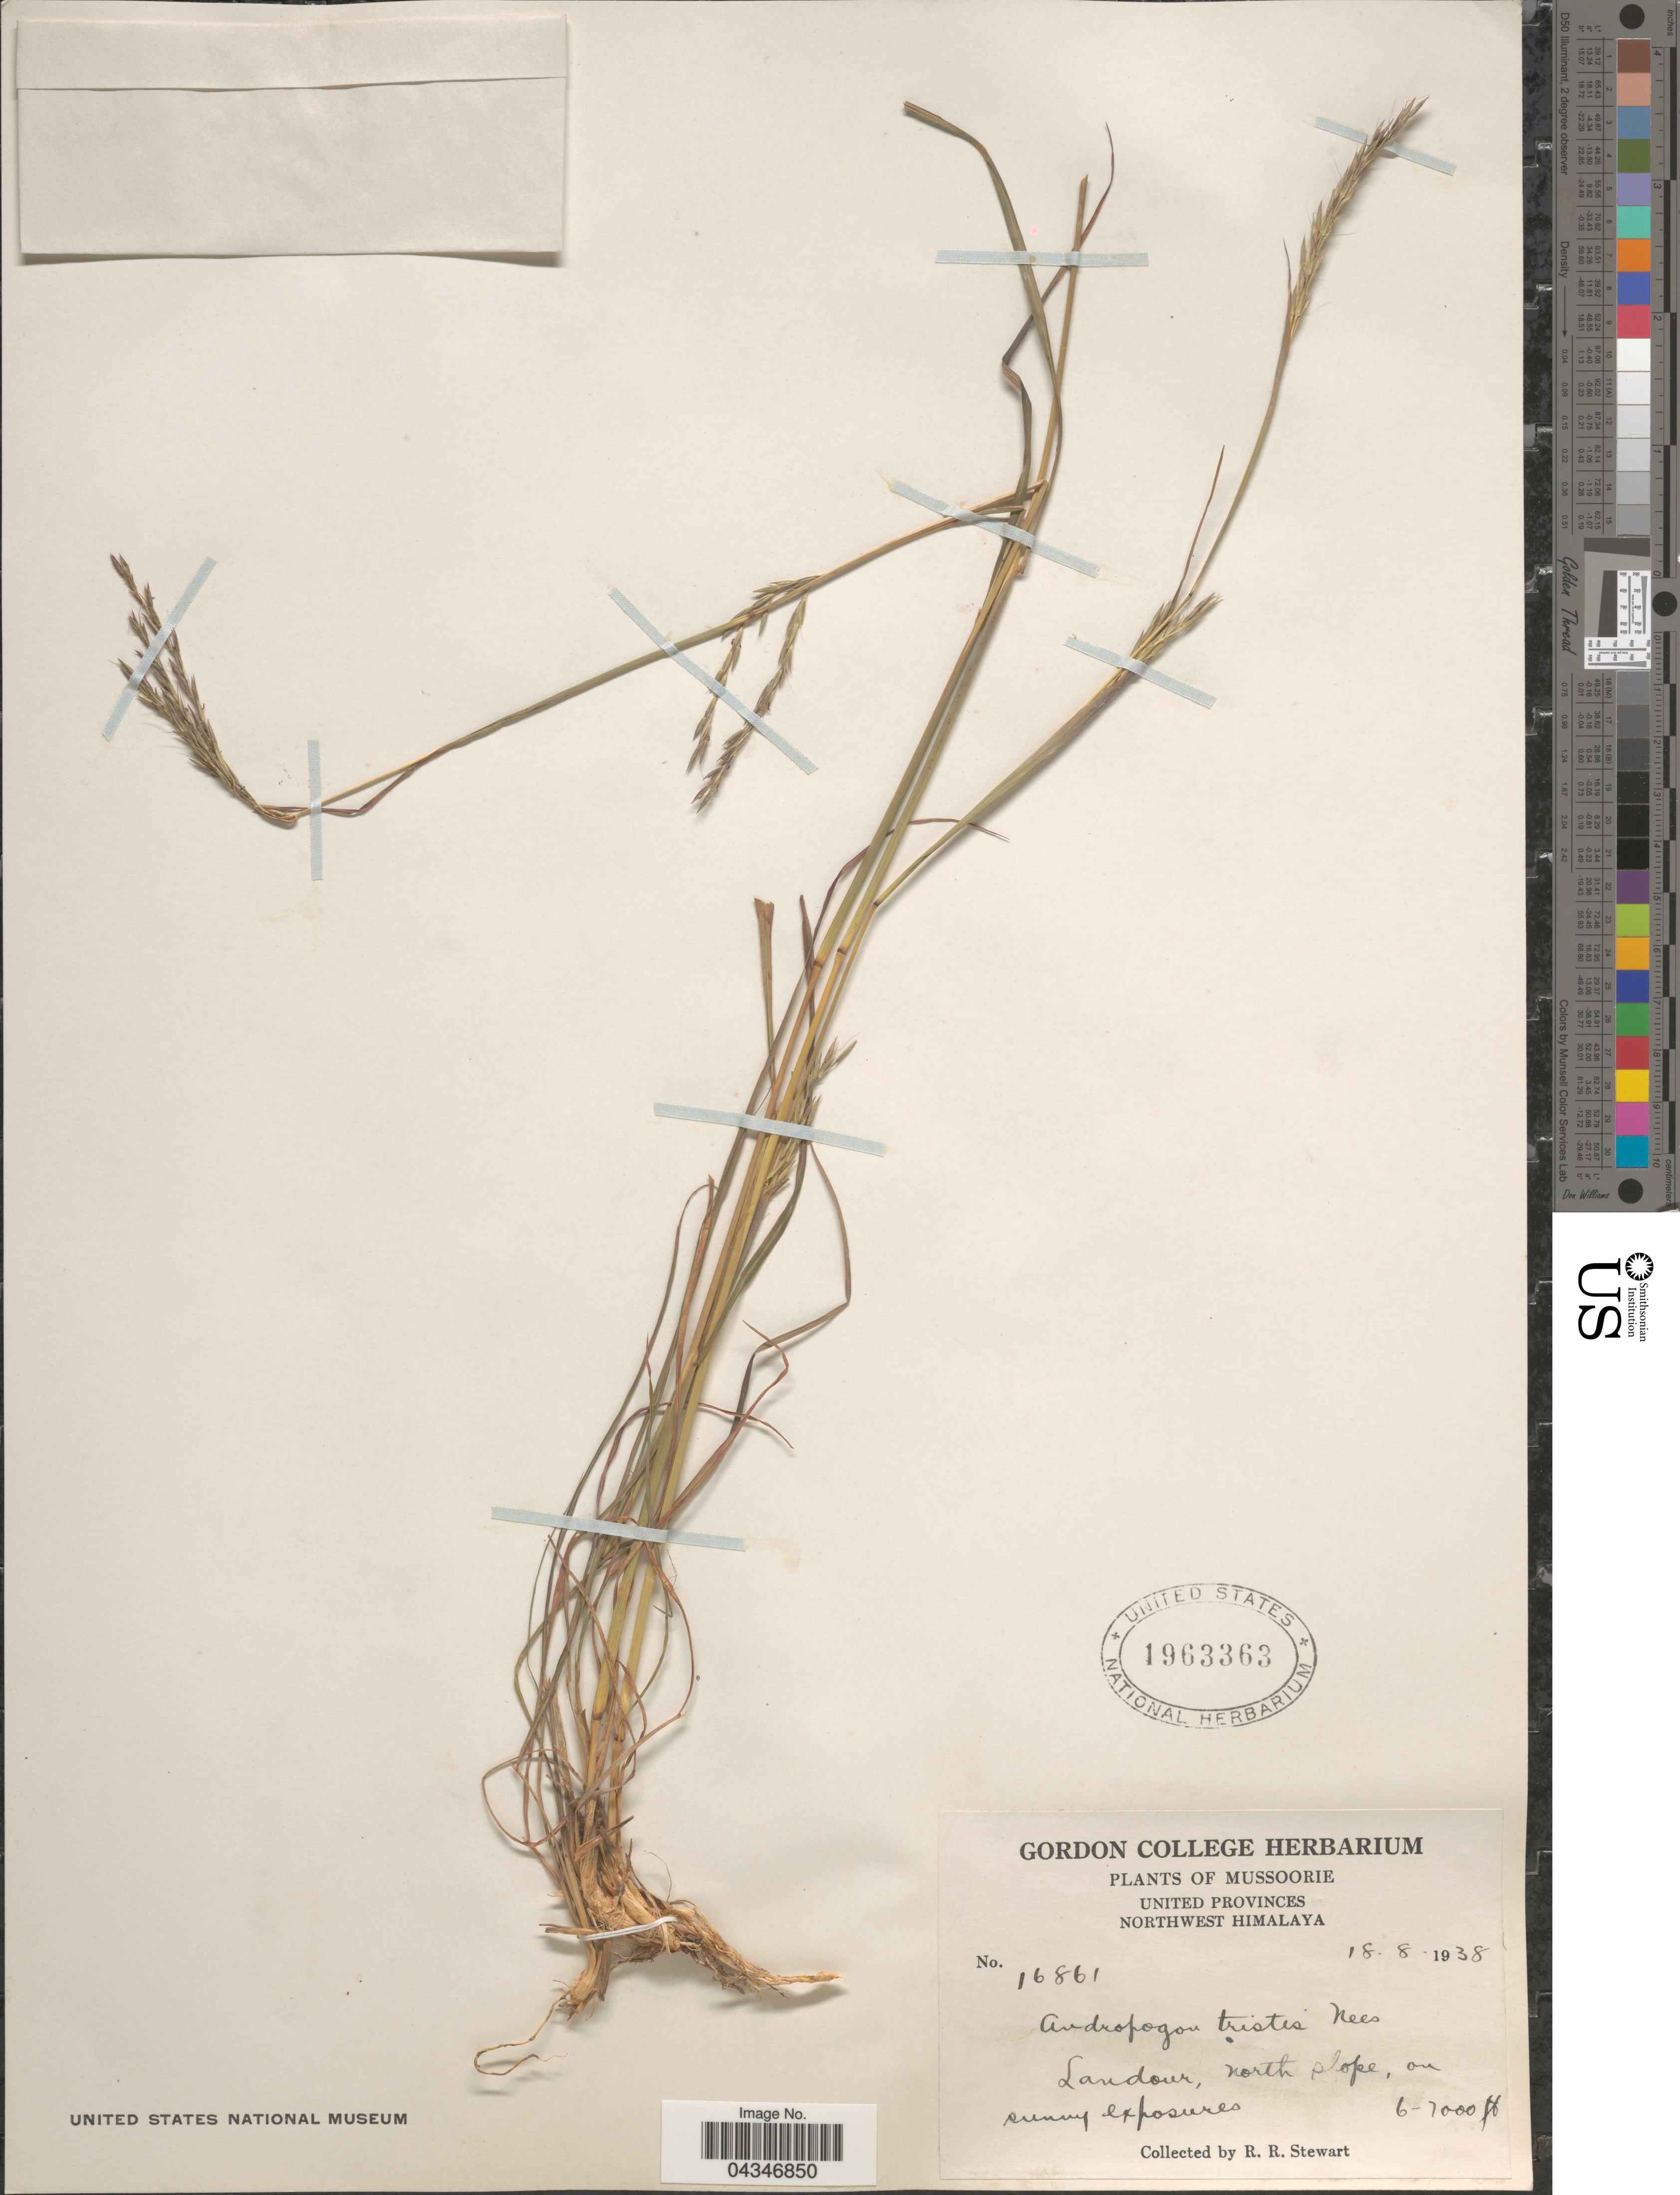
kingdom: Plantae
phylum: Tracheophyta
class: Liliopsida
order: Poales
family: Poaceae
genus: Andropogon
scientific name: Andropogon munroi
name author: C.B. Clarke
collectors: R. Stewart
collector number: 16861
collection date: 1938-08-18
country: India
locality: Mussoorie. United Provinces. Northwest Himalaya. Landour, north slope, on sunny exposures.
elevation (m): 1829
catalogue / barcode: US 1963363